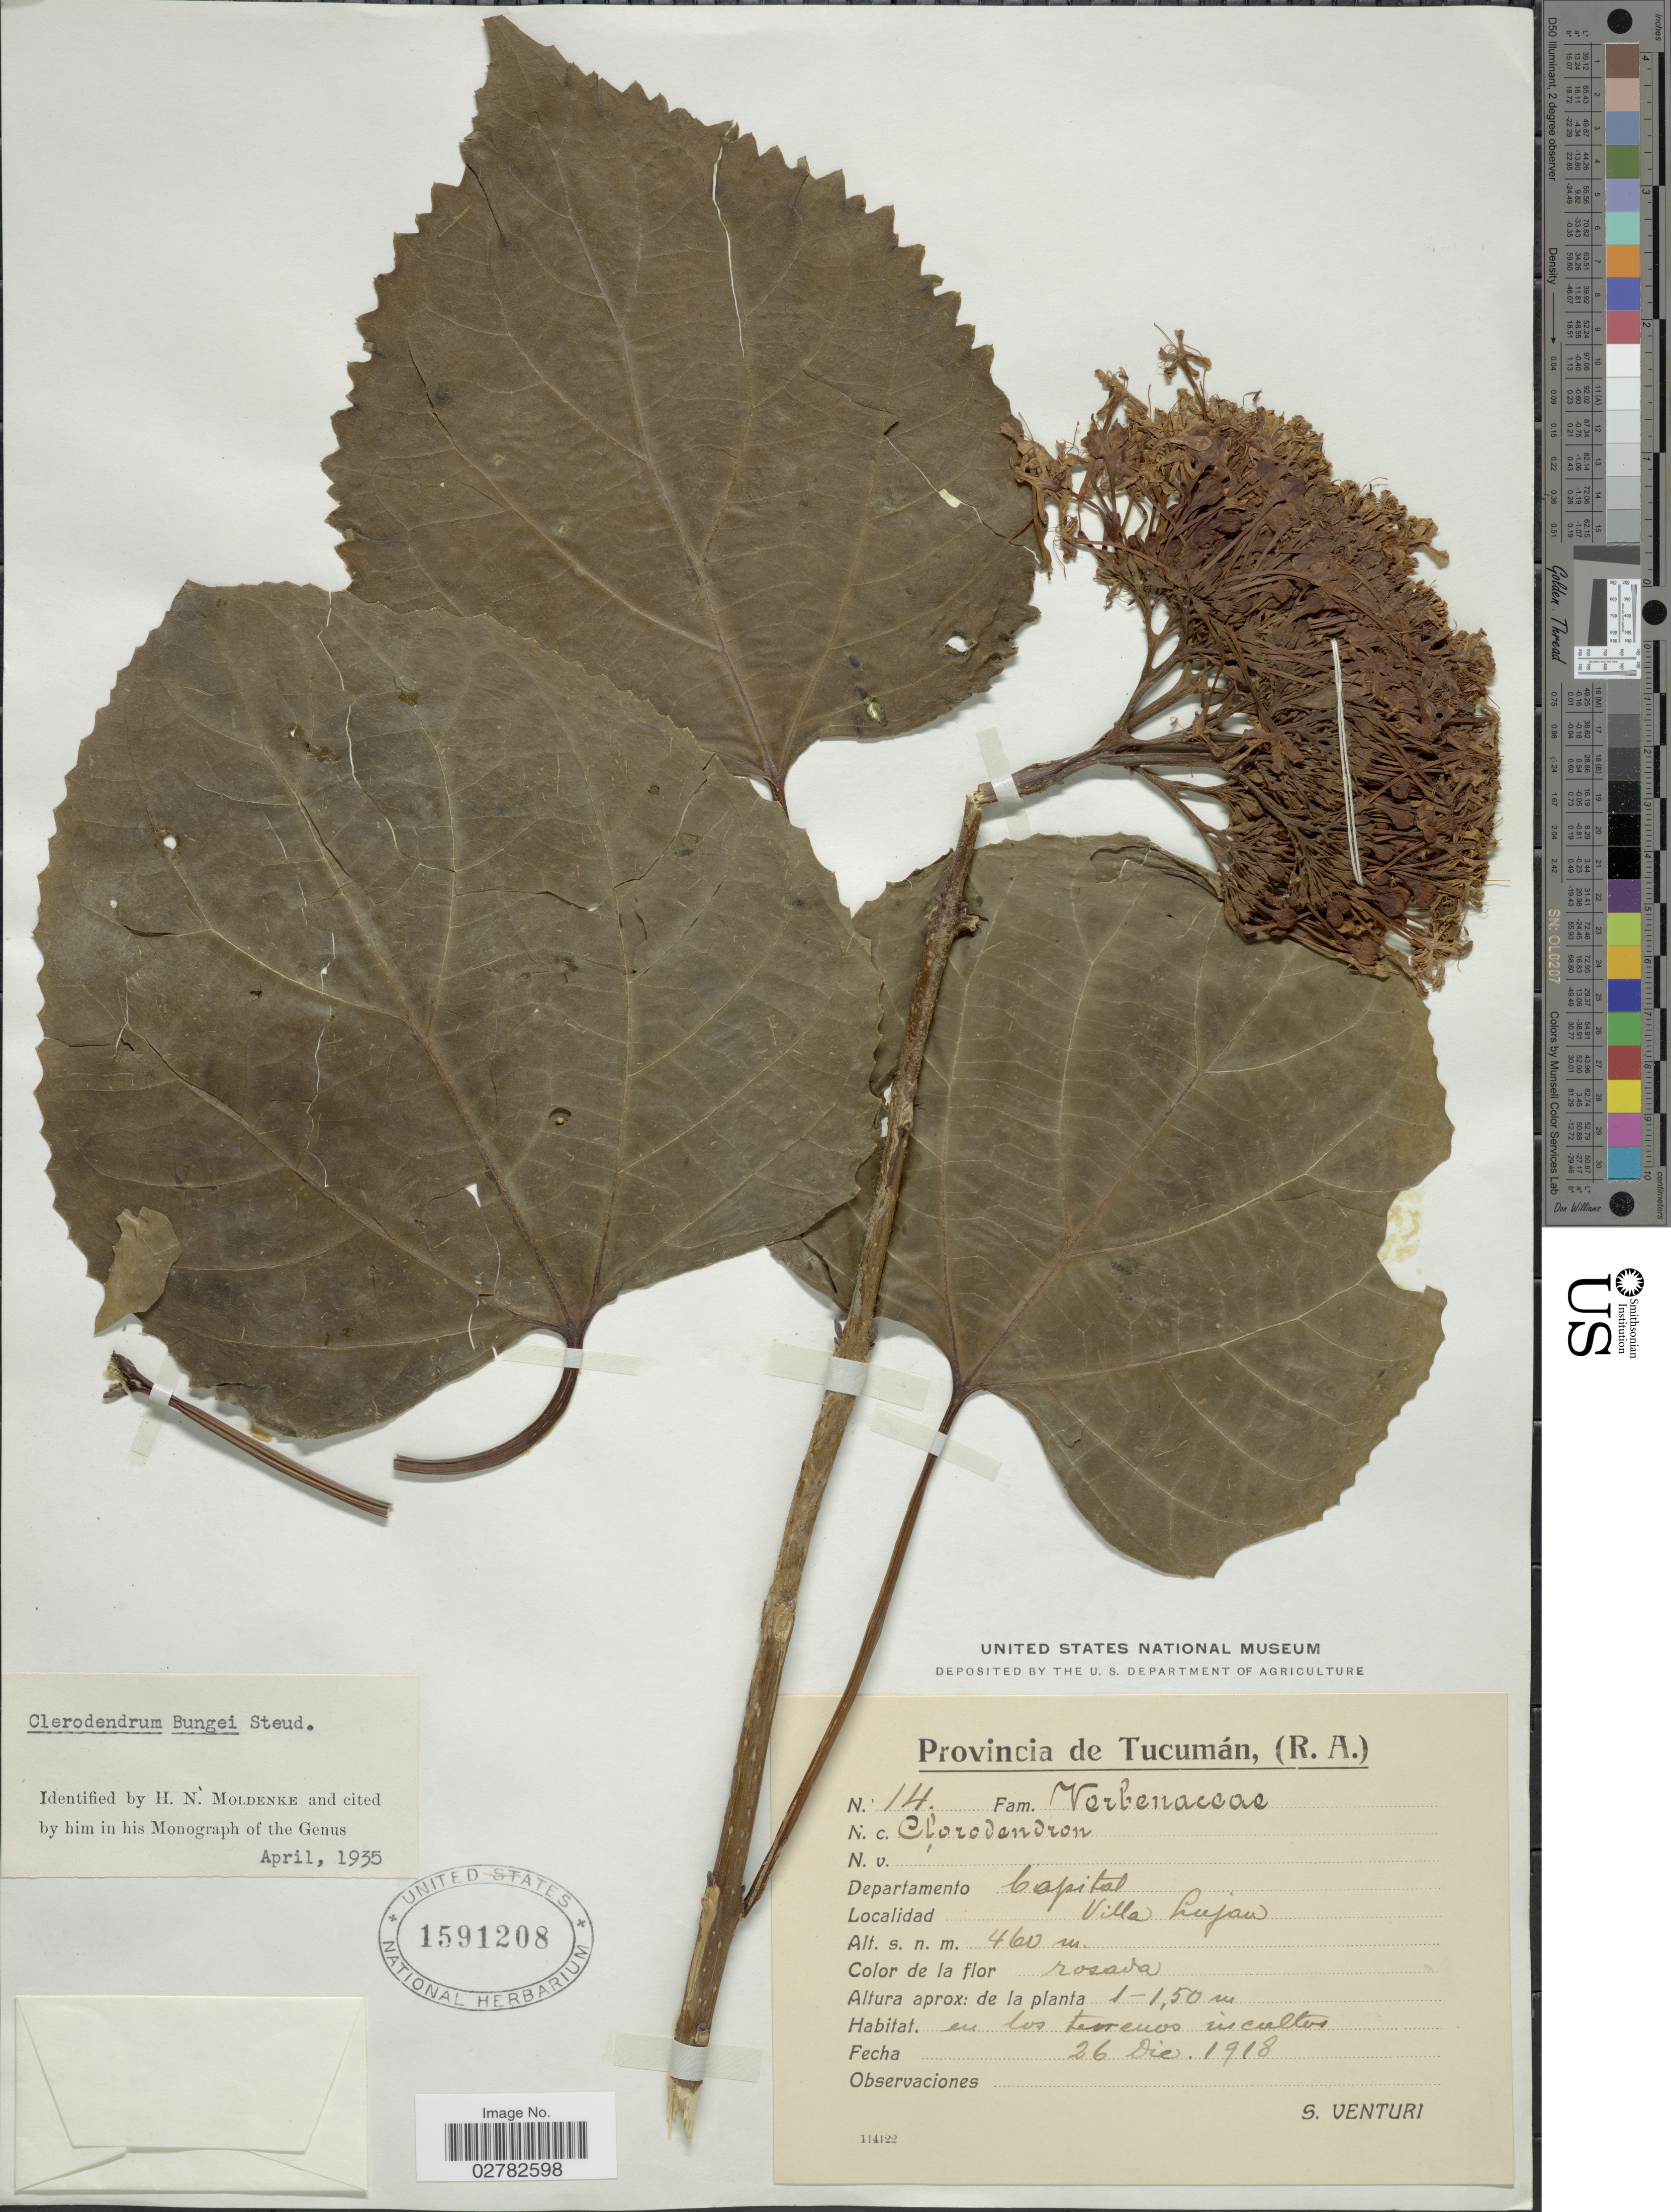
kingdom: Plantae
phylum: Tracheophyta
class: Magnoliopsida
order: Lamiales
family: Lamiaceae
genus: Clerodendrum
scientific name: Clerodendrum bungei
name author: Steud.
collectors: S. Venturi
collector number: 14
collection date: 1918-12-26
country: Argentina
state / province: Tucuman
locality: (R.A.), Departamento Capital, Villa Lujan.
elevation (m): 460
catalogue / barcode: US 1591208